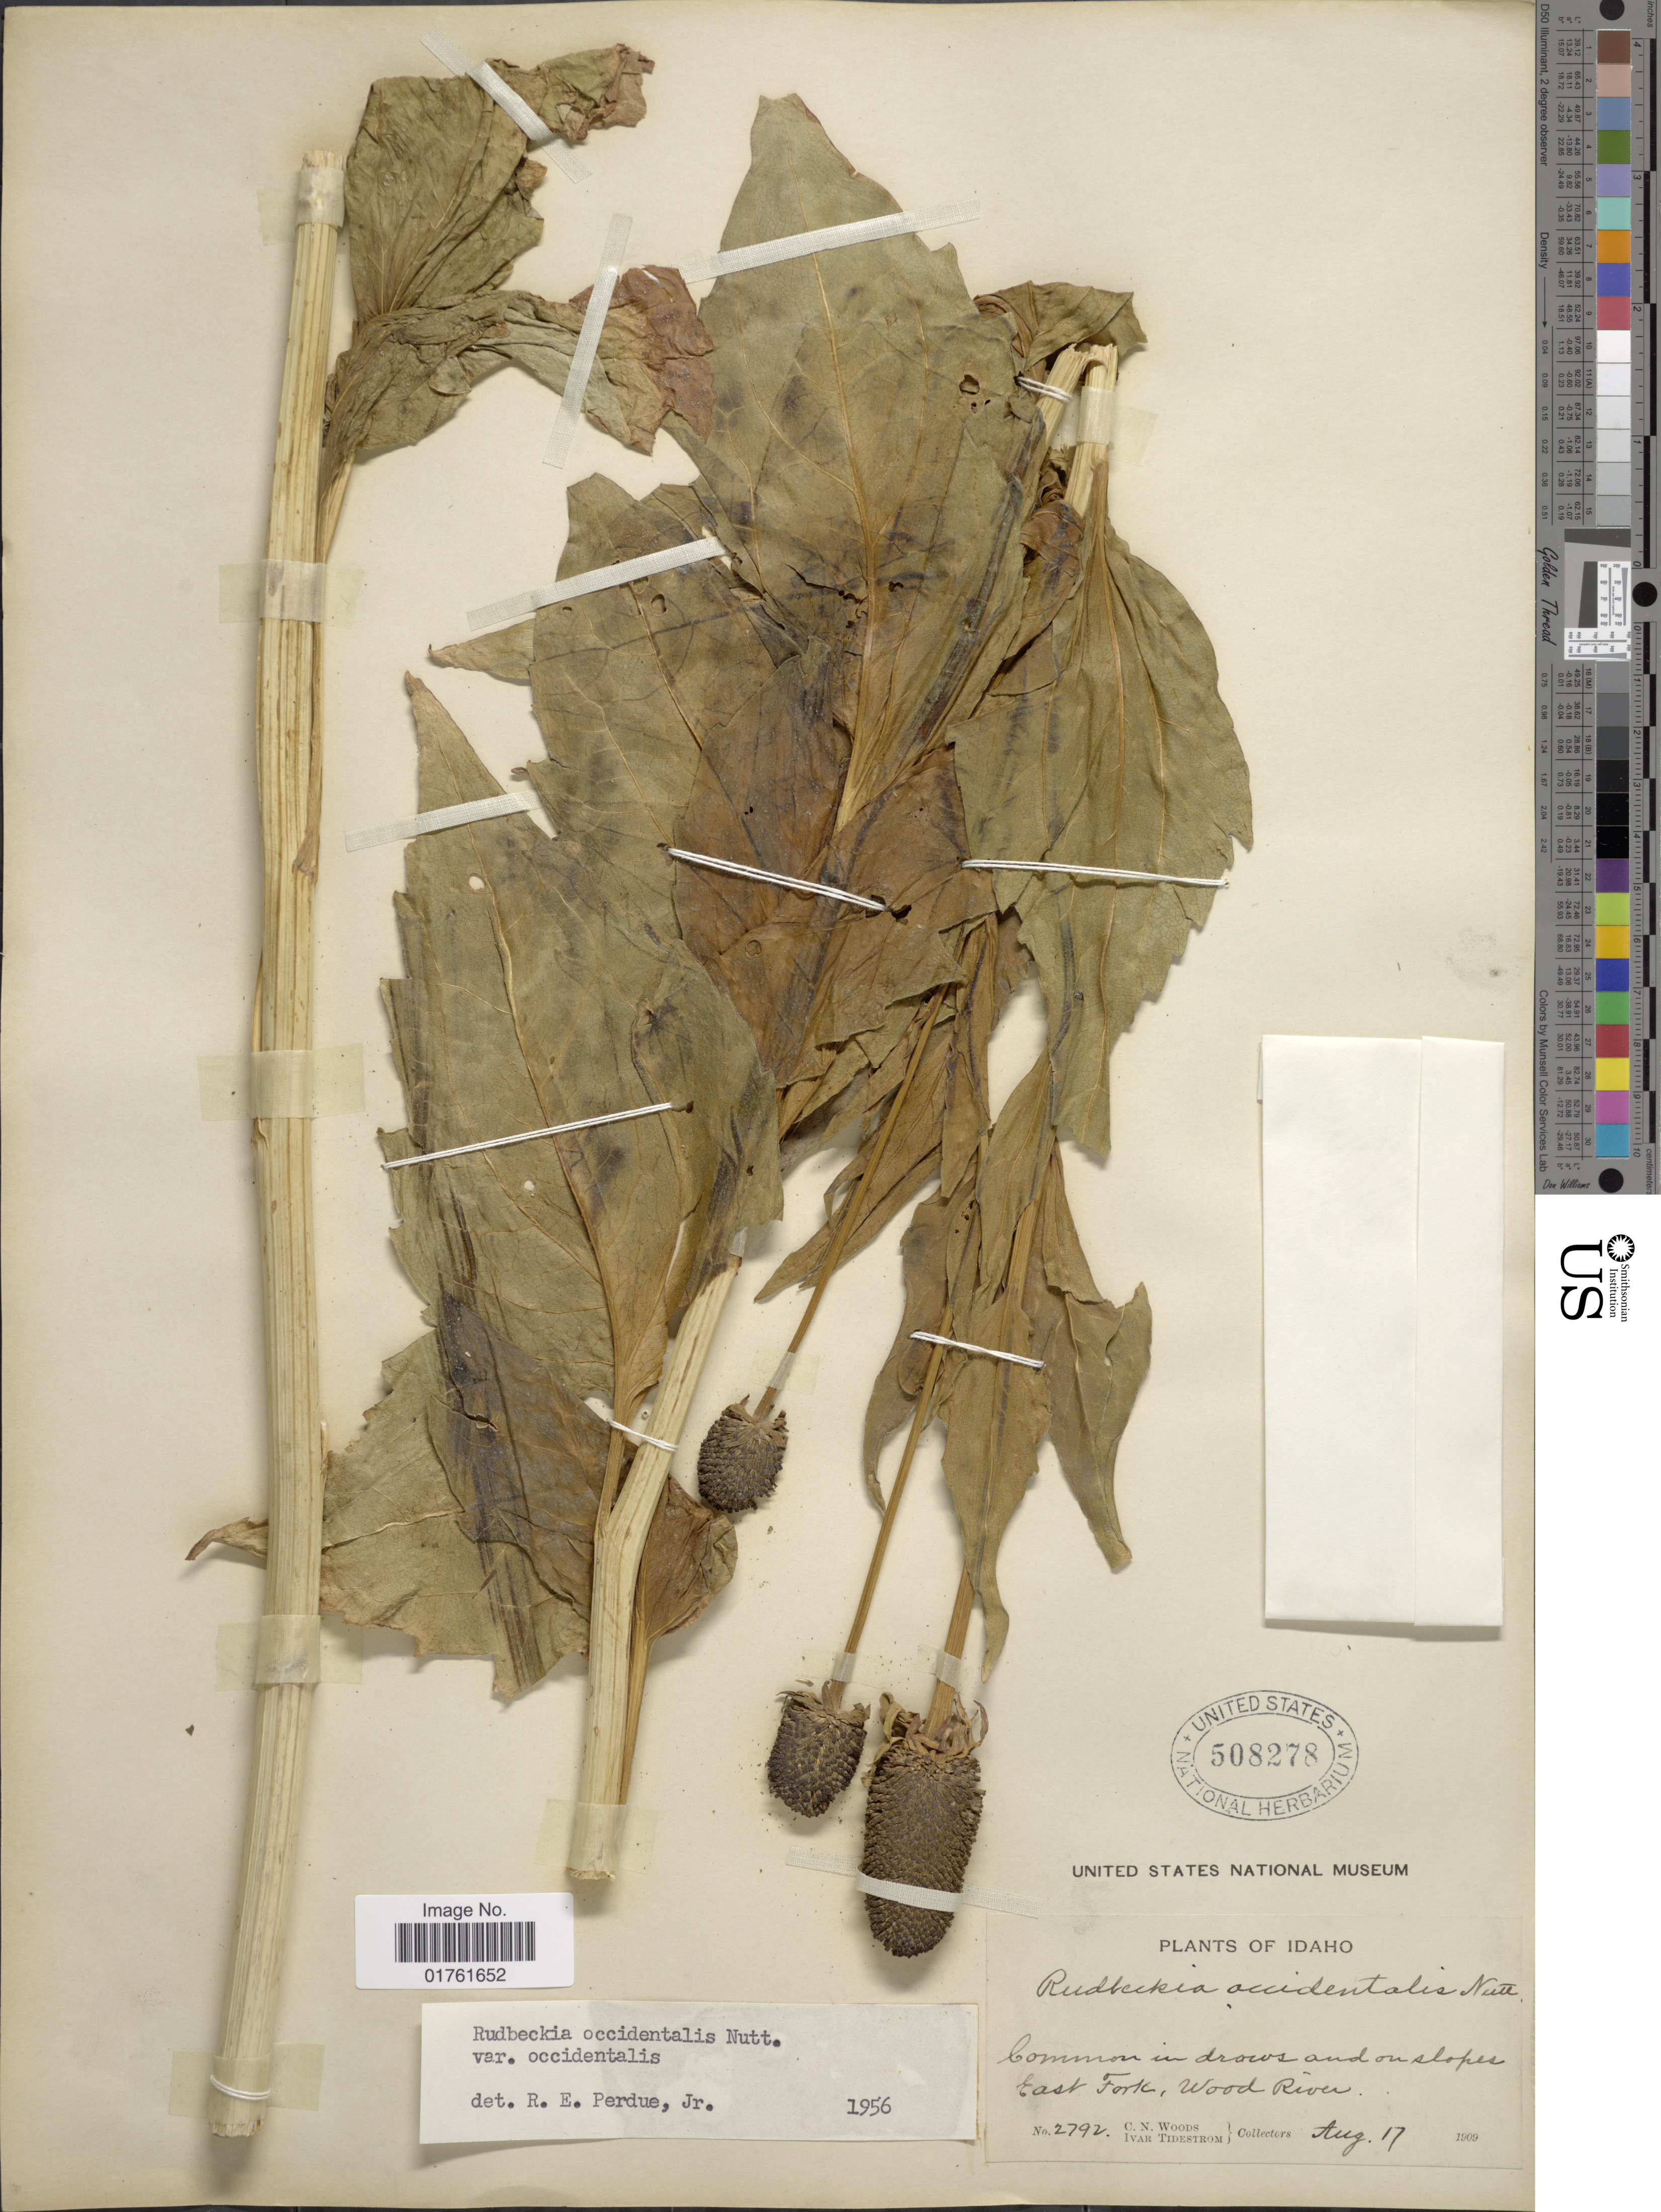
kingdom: Plantae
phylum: Tracheophyta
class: Magnoliopsida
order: Asterales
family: Asteraceae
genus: Rudbeckia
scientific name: Rudbeckia occidentalis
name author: Nutt.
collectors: C. Woods & I. F. Tidestrom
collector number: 2792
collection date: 1909-08-17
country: United States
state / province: Idaho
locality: Common in drows and on slopes East Fork, Wood River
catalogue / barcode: US 508278